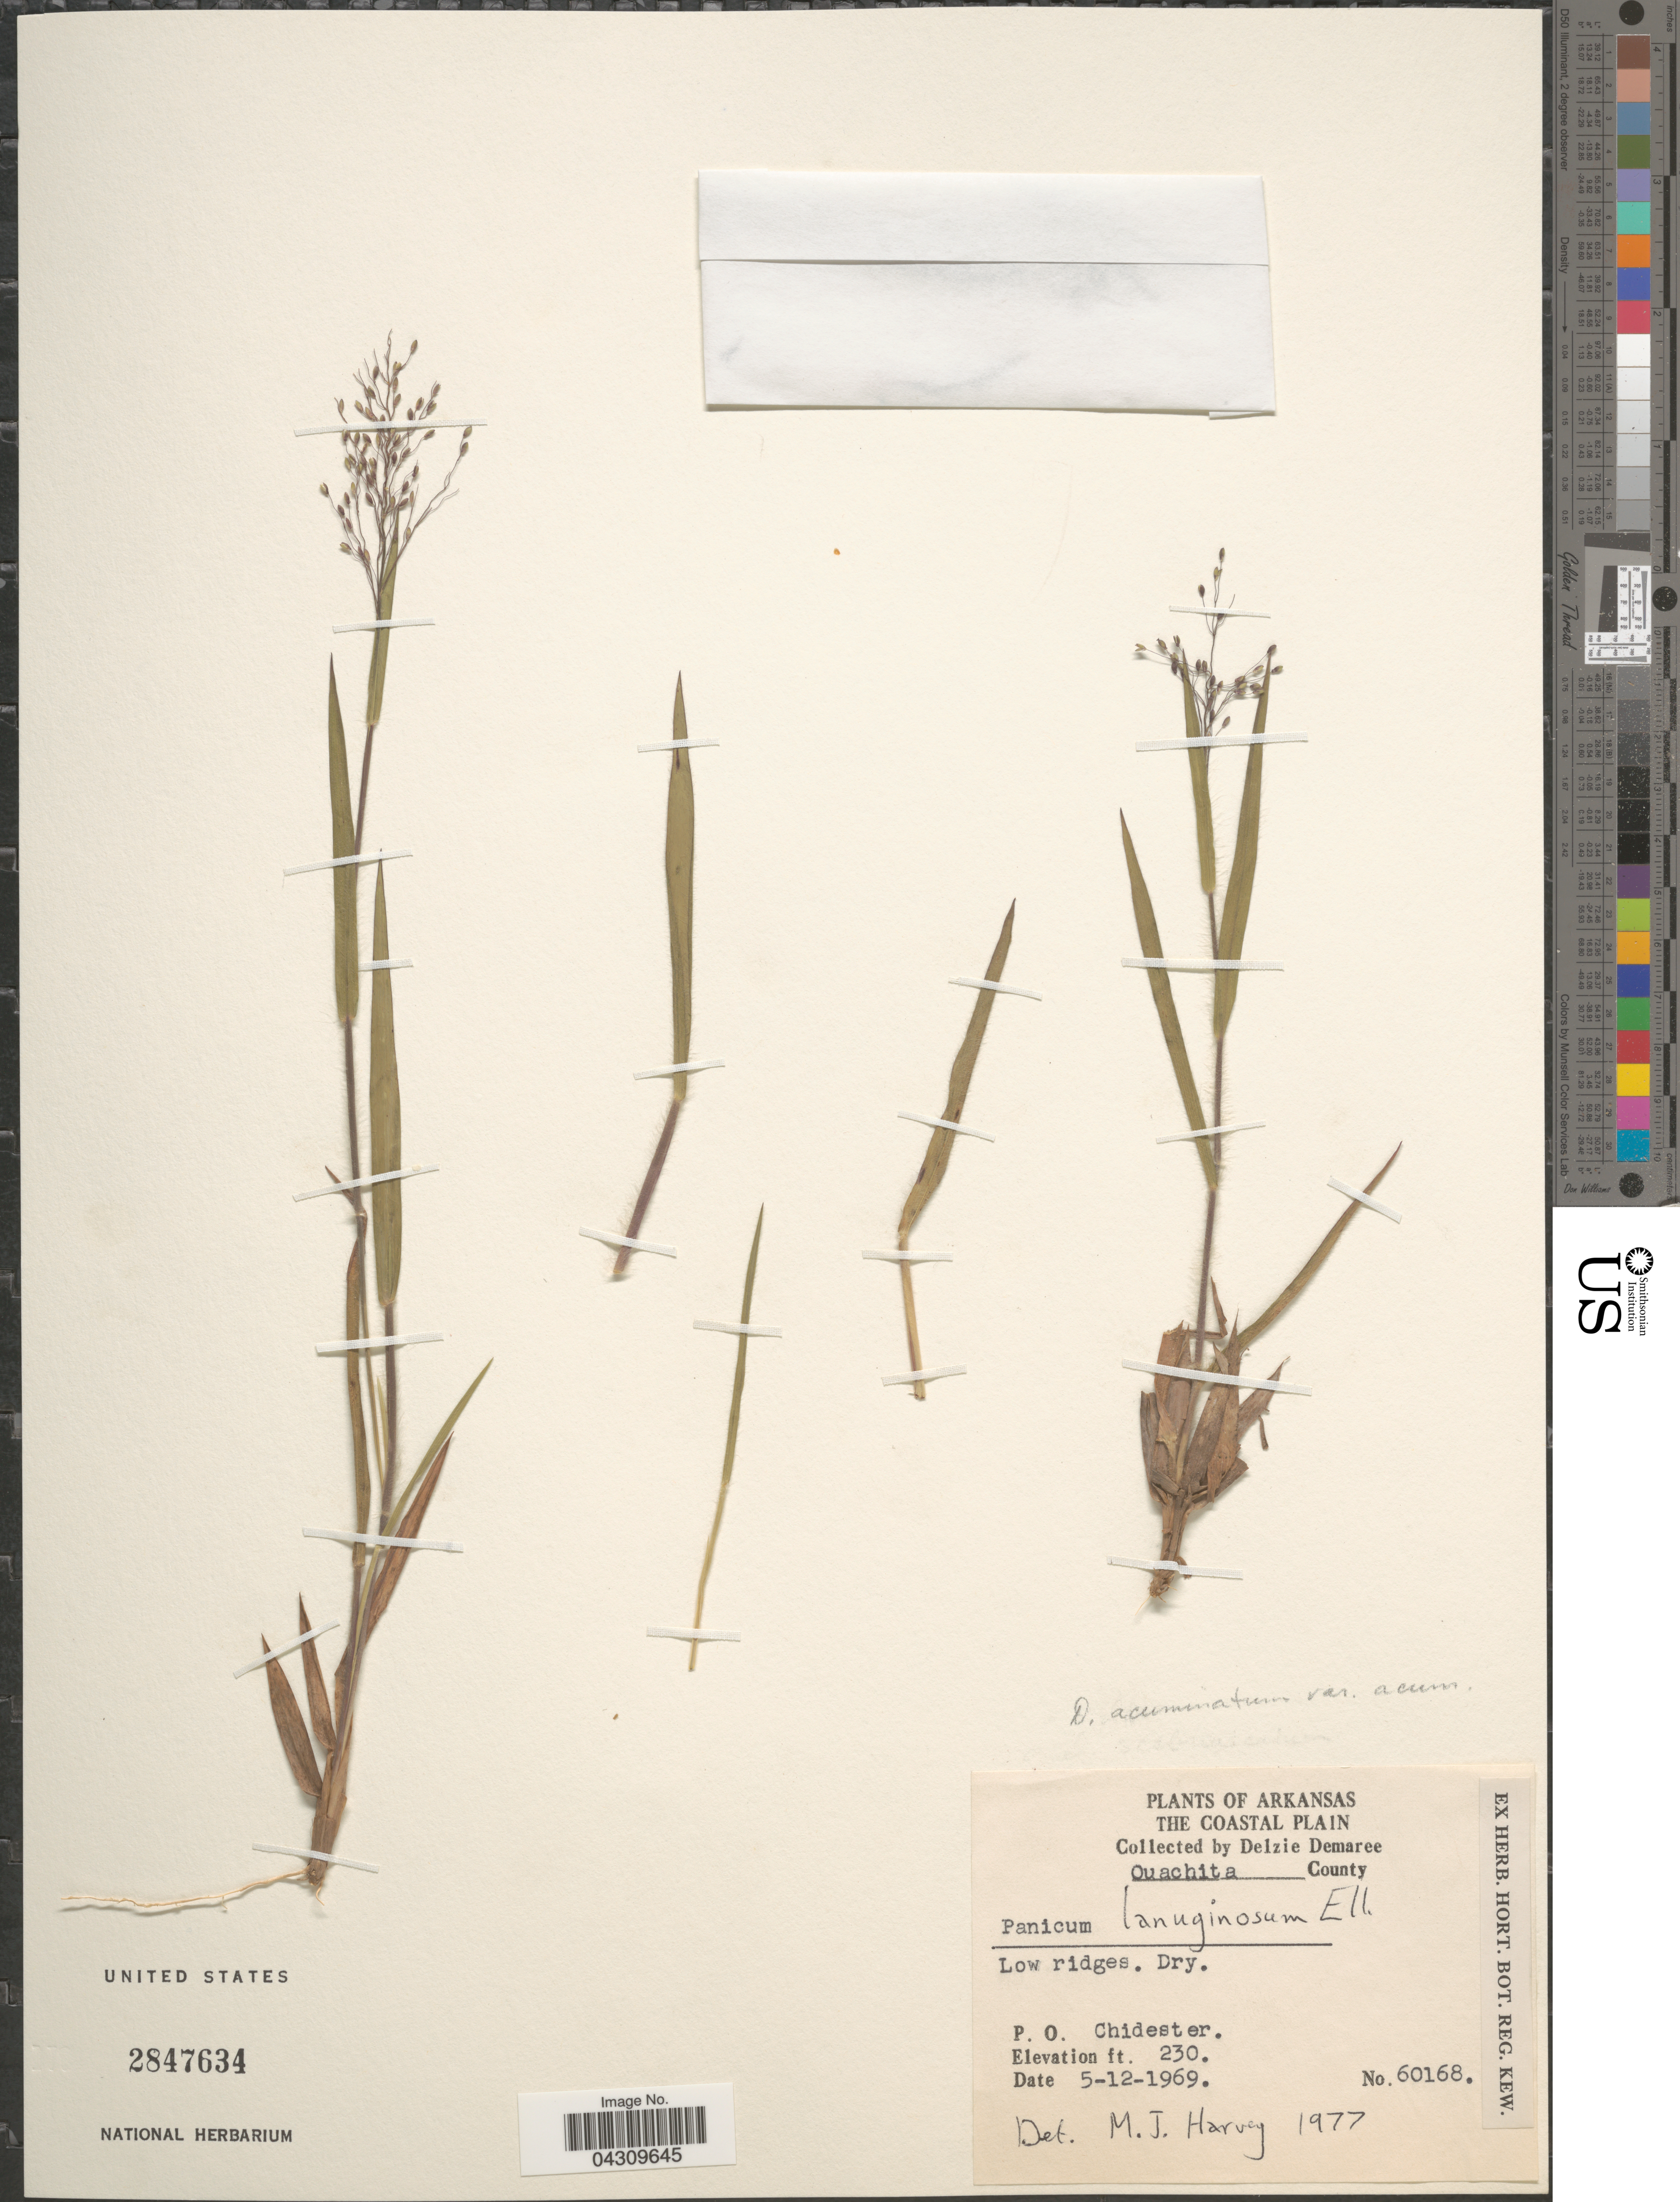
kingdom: Plantae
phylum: Tracheophyta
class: Liliopsida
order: Poales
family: Poaceae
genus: Dichanthelium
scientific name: Dichanthelium acuminatum var. acuminatum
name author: (Sw.) Gould & C.A. Clark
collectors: D. Demaree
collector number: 60168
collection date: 1969-05-12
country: United States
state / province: Arkansas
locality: The Coastal Plain. Ouachita County. P. O. Chidester.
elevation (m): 70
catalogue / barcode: US 2847634